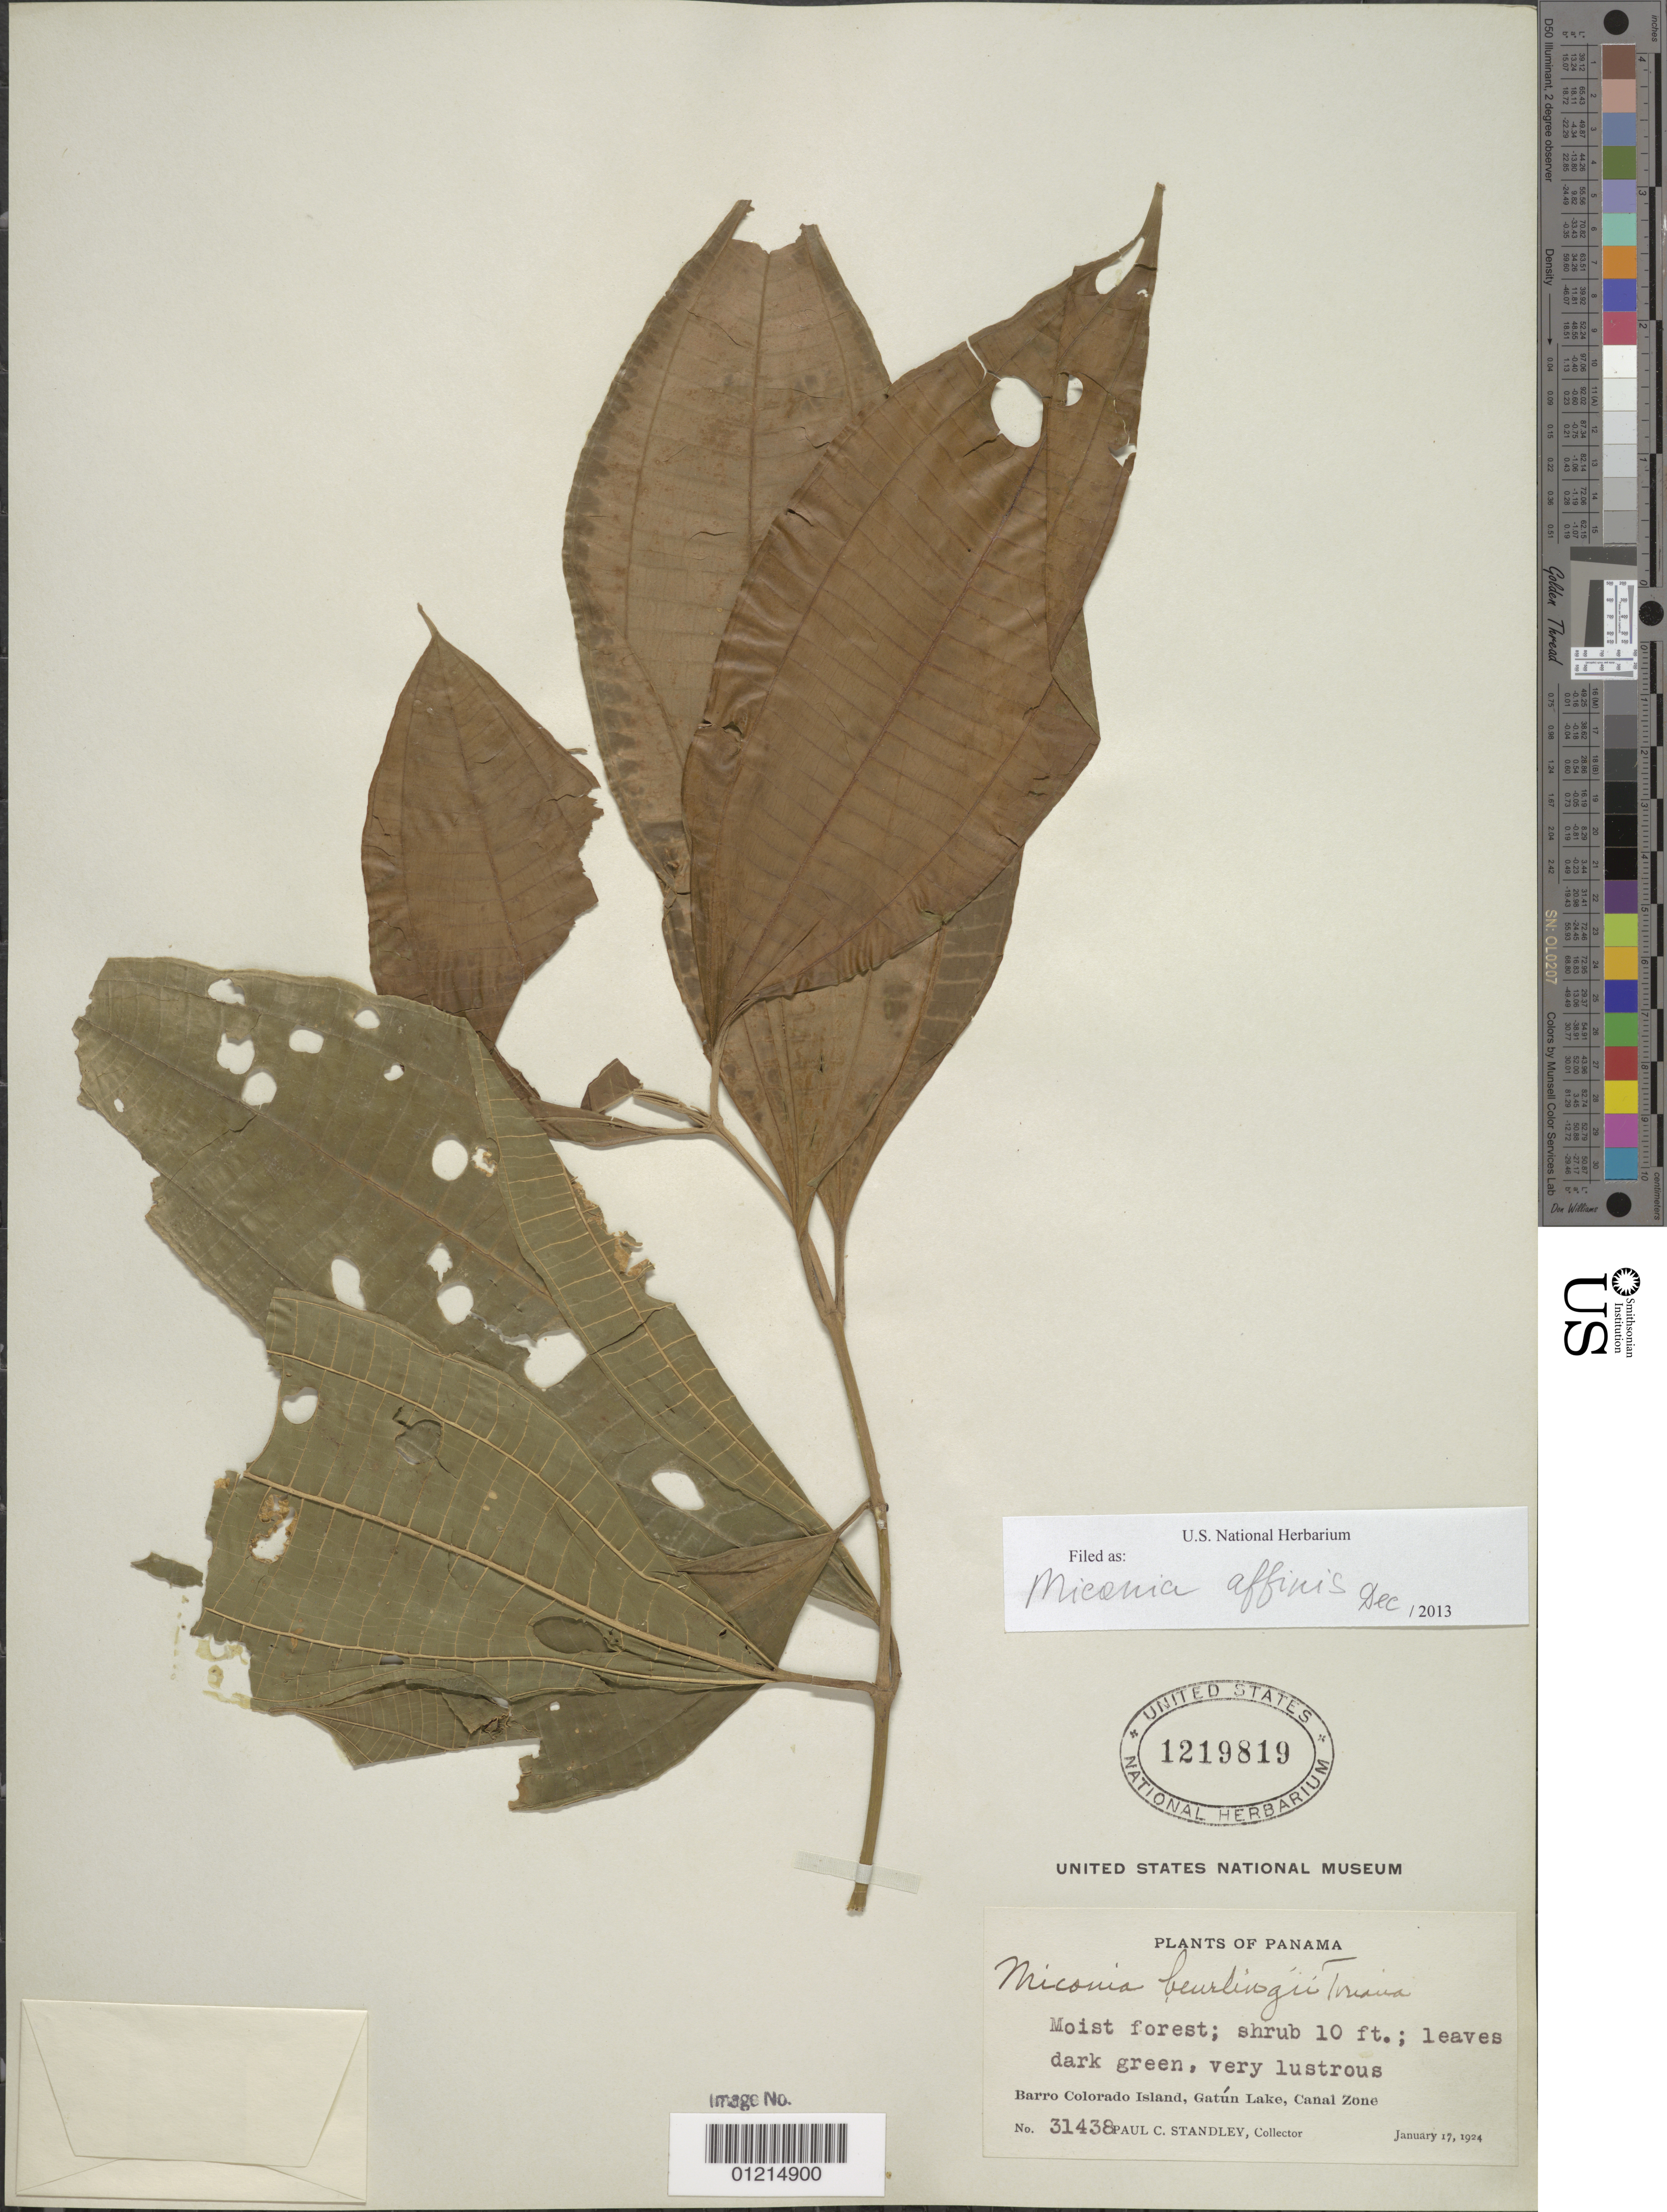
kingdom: Plantae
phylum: Tracheophyta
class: Magnoliopsida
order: Myrtales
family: Melastomataceae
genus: Miconia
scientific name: Miconia affinis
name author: DC.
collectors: P. C. Standley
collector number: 31438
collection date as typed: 17 Jan 1924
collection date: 1924-01-17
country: Panama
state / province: Panamá Oeste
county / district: Canal Zone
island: Barro Colorado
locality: Barro Colorado Island, Gatun Lake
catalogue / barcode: US 1219819